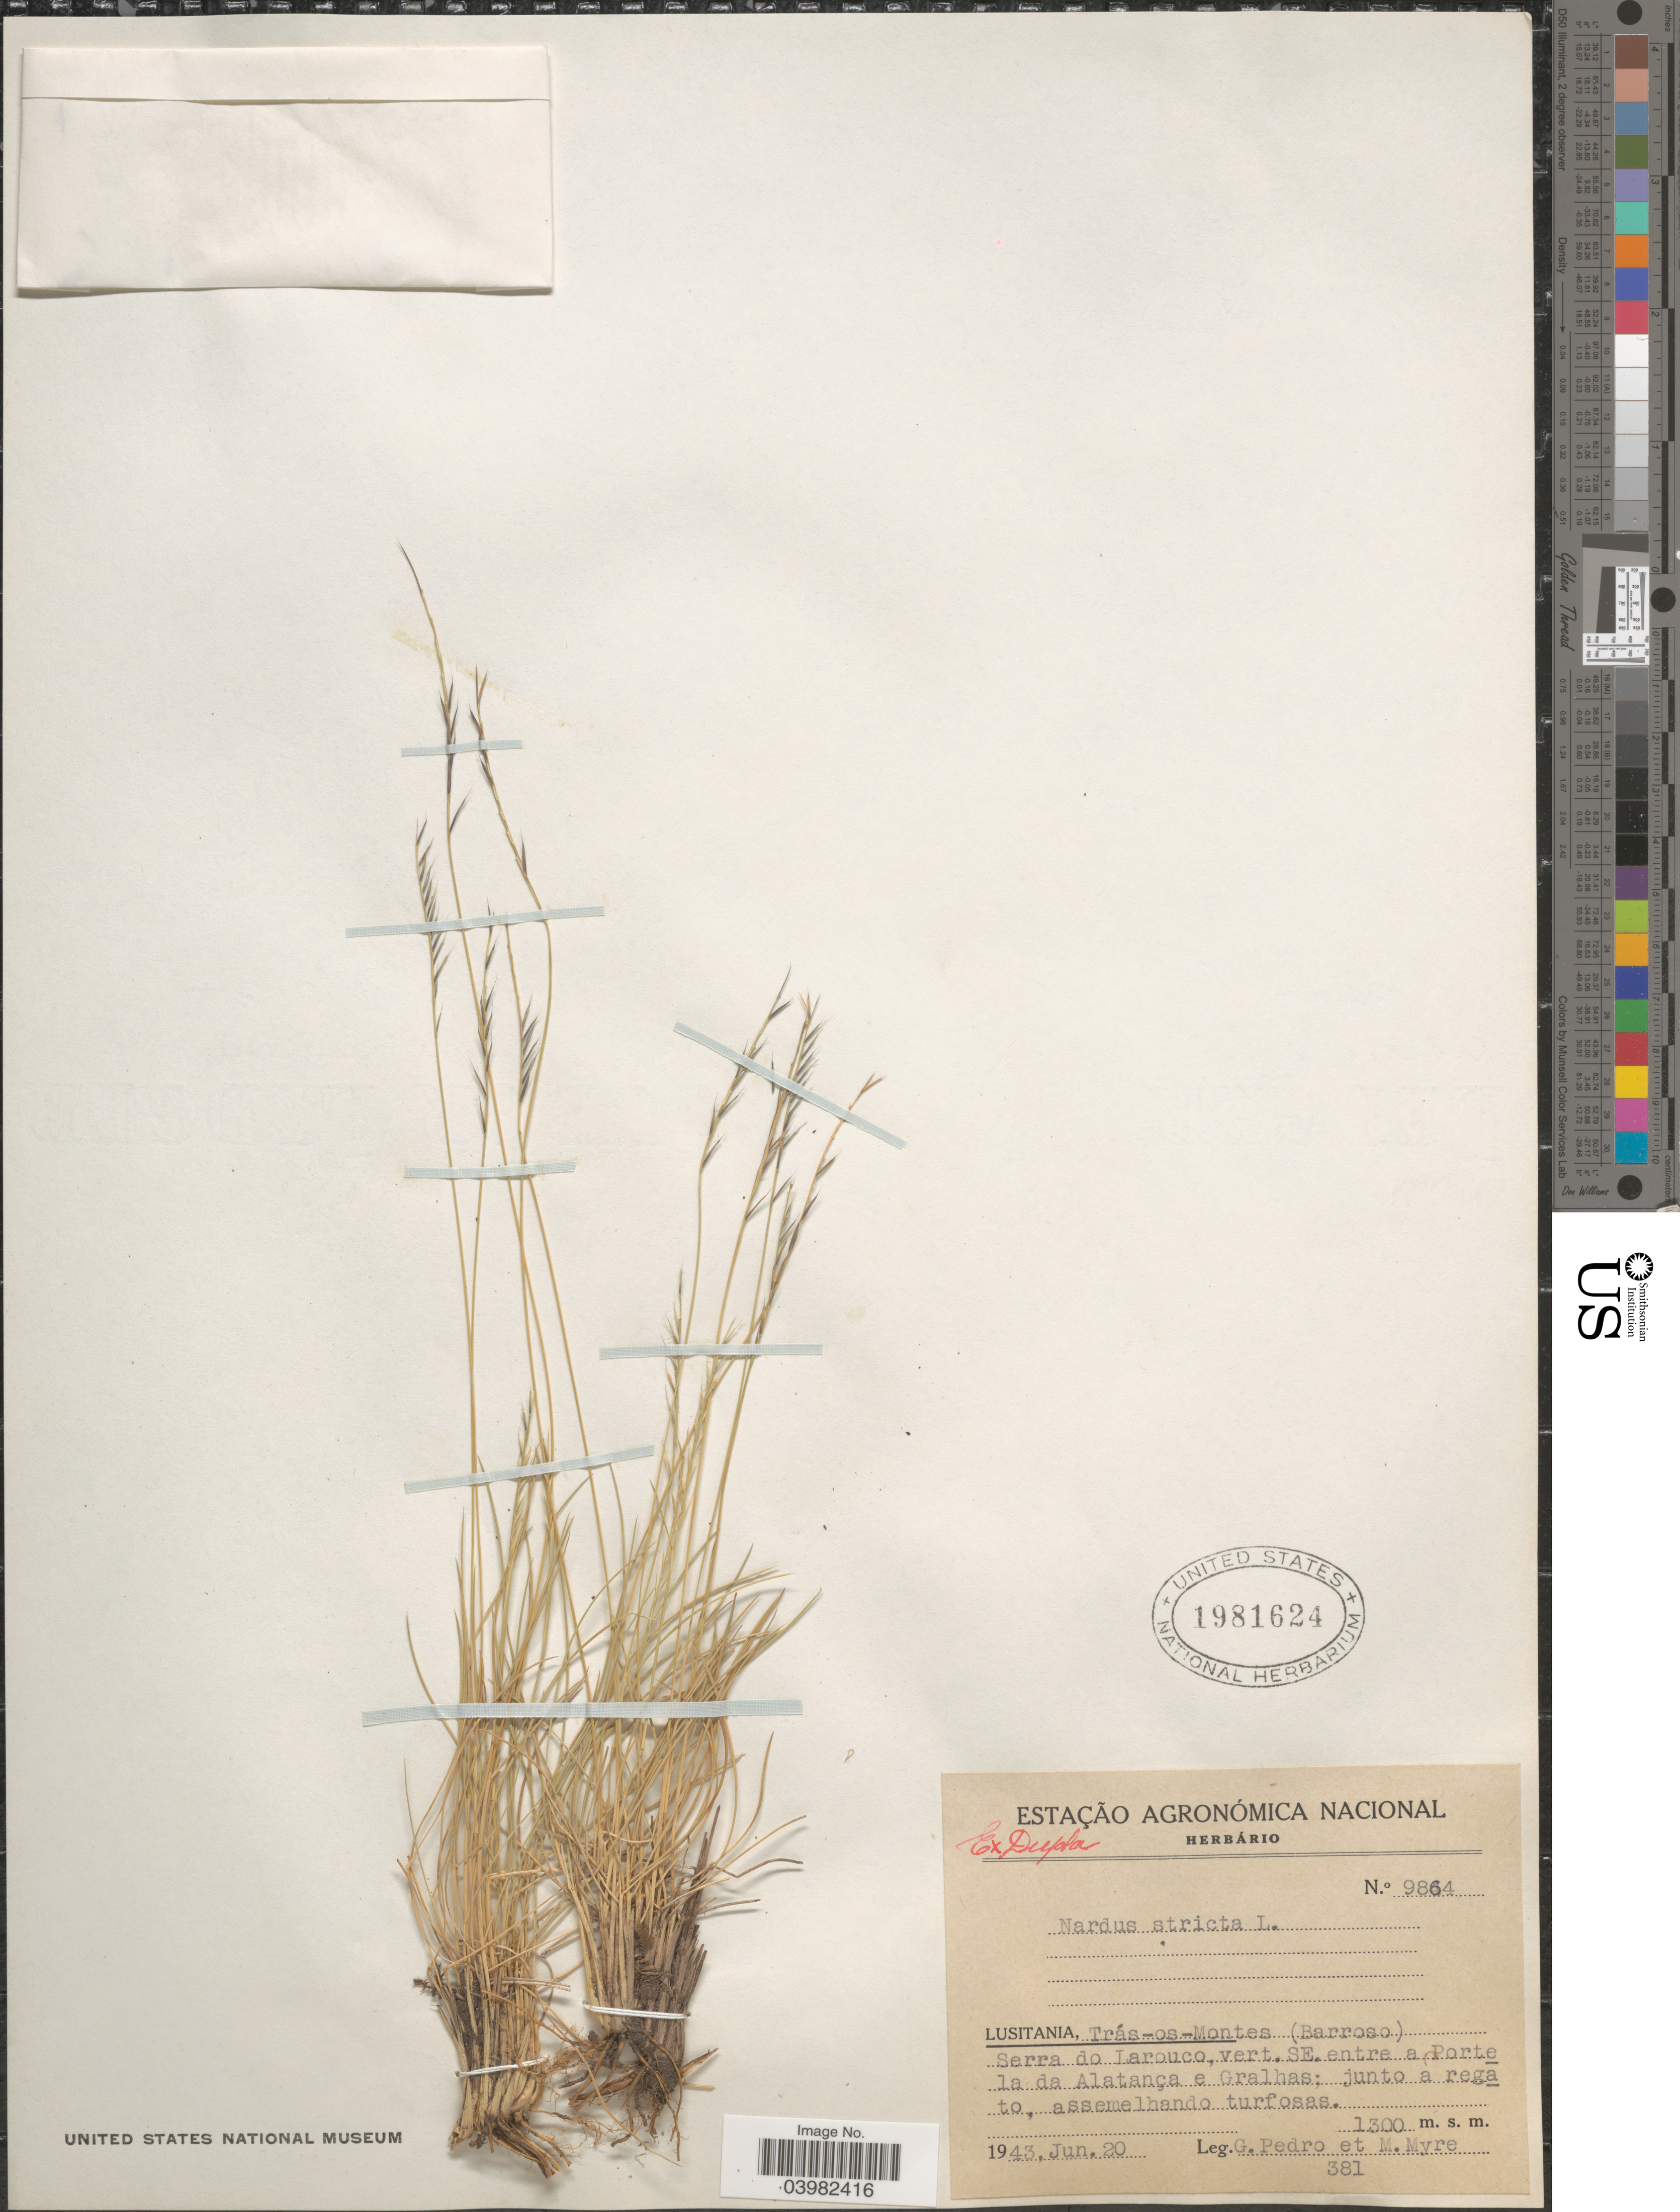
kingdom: Plantae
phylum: Tracheophyta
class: Liliopsida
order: Poales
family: Poaceae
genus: Nardus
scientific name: Nardus stricta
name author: L.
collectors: G. Pedro & Myre, M.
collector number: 381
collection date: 1943-06-20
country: Portugal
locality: Lusitania, Trás-os-Montes (Barroso). Serra do Larouco, vert. SE. entre a Porte la da Alatança e Gralhas; junto a regato, assemelhando turfosas.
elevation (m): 1300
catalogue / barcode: US 1981624